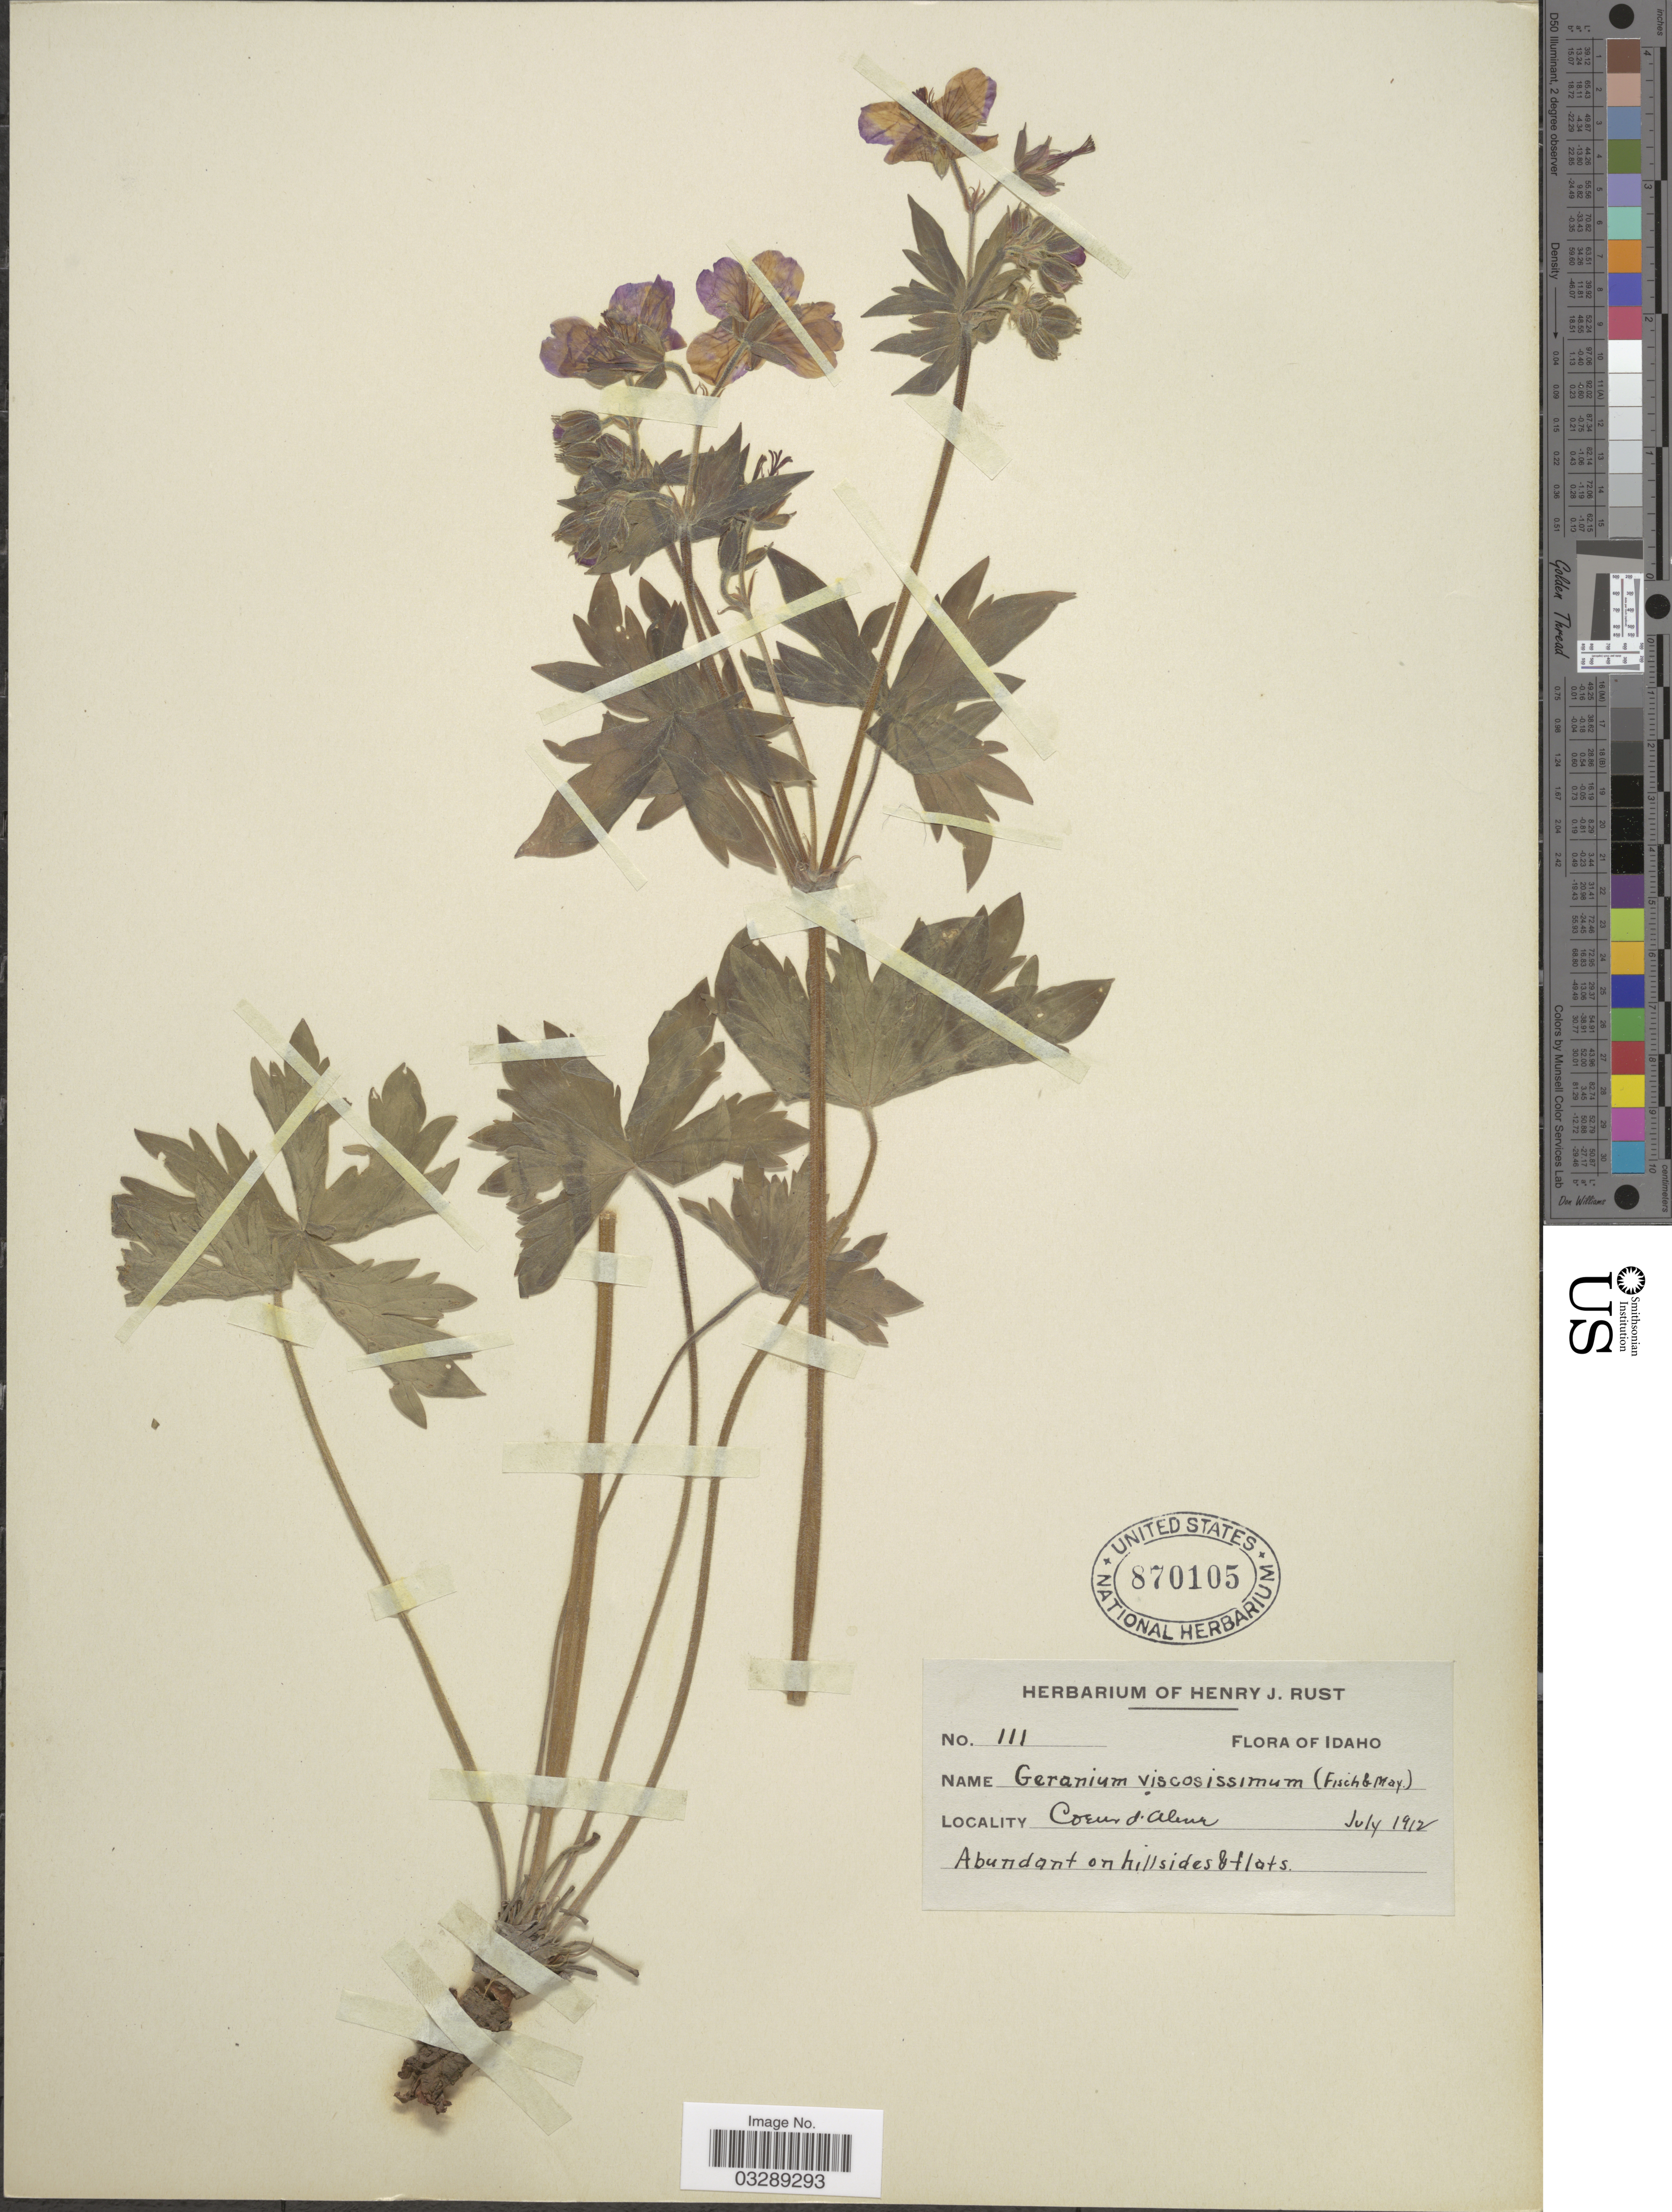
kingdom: Plantae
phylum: Tracheophyta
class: Magnoliopsida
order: Geraniales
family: Geraniaceae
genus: Geranium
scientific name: Geranium viscosissimum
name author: Fisch. & C.A. Mey.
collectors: ex herb. Henry J. Rust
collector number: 111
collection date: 1912-07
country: United States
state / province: Idaho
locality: Coeur d'Alene.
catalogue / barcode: US 870105